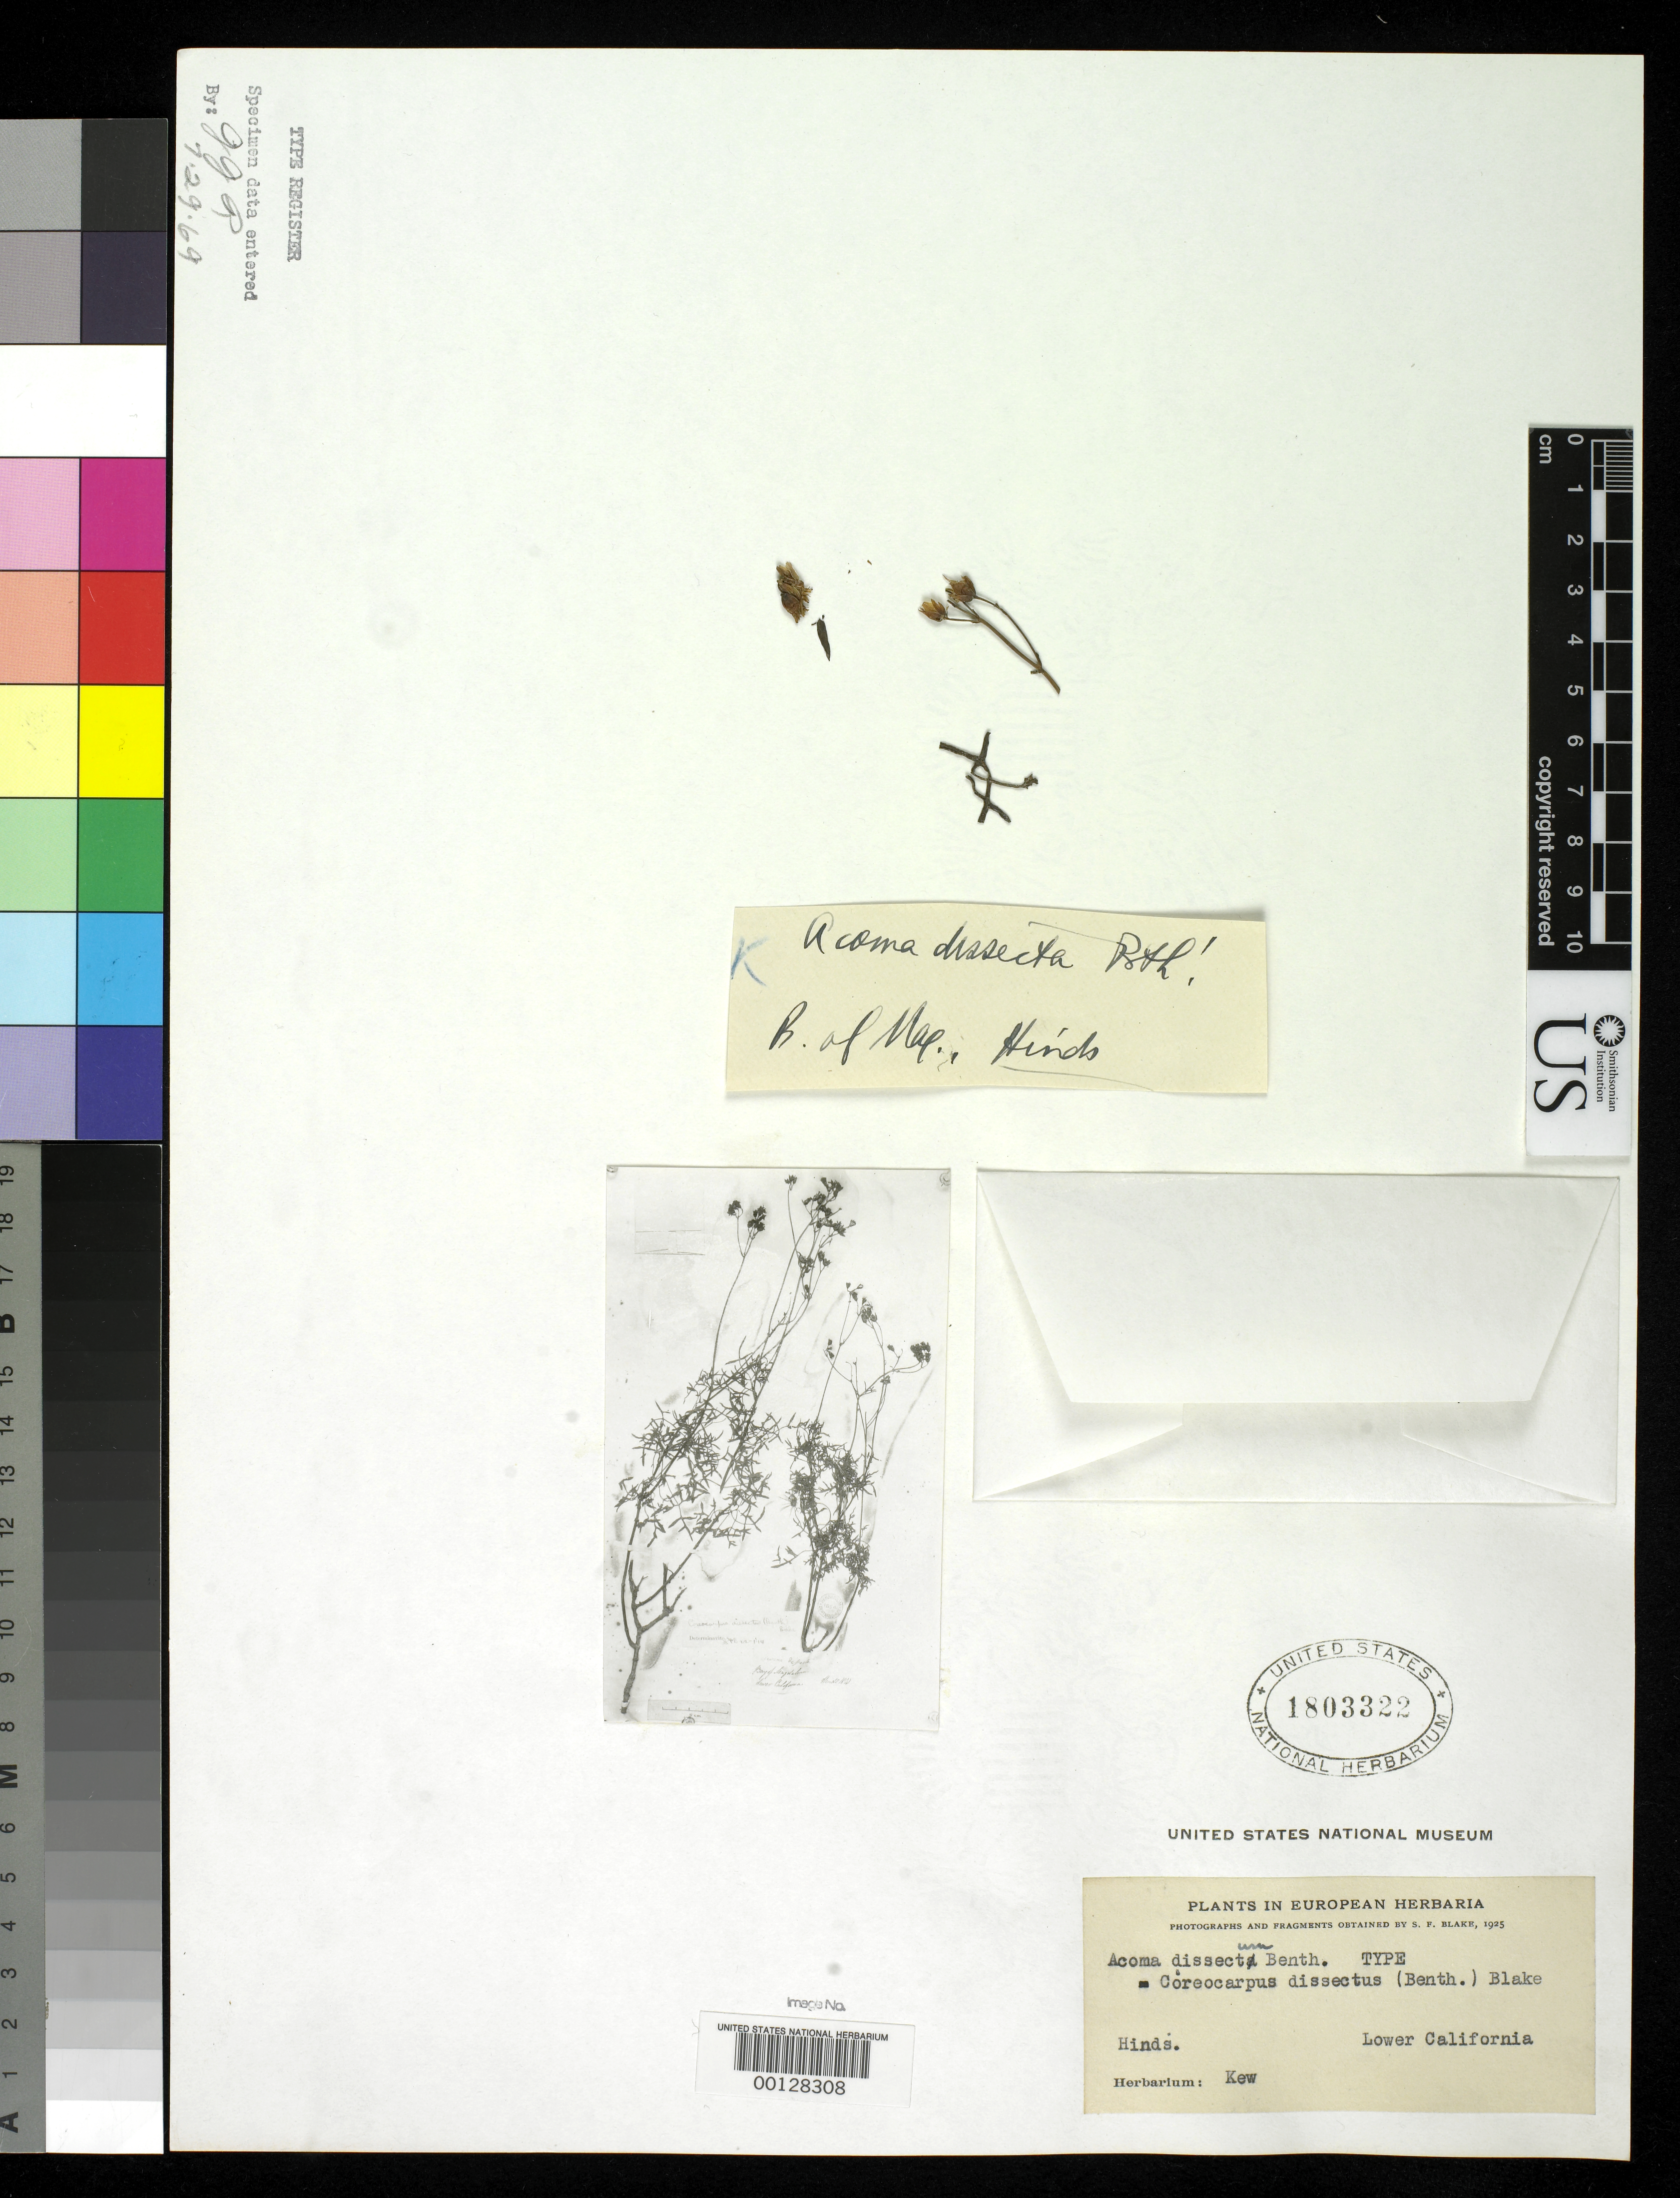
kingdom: Plantae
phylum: Tracheophyta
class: Magnoliopsida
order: Asterales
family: Asteraceae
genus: Acomis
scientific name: Acomis dissectum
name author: Benth.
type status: Type Material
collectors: R. Hinds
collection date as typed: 1841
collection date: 1841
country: Mexico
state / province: Baja California Sur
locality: Bay of Magdalena.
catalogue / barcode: US 1803322